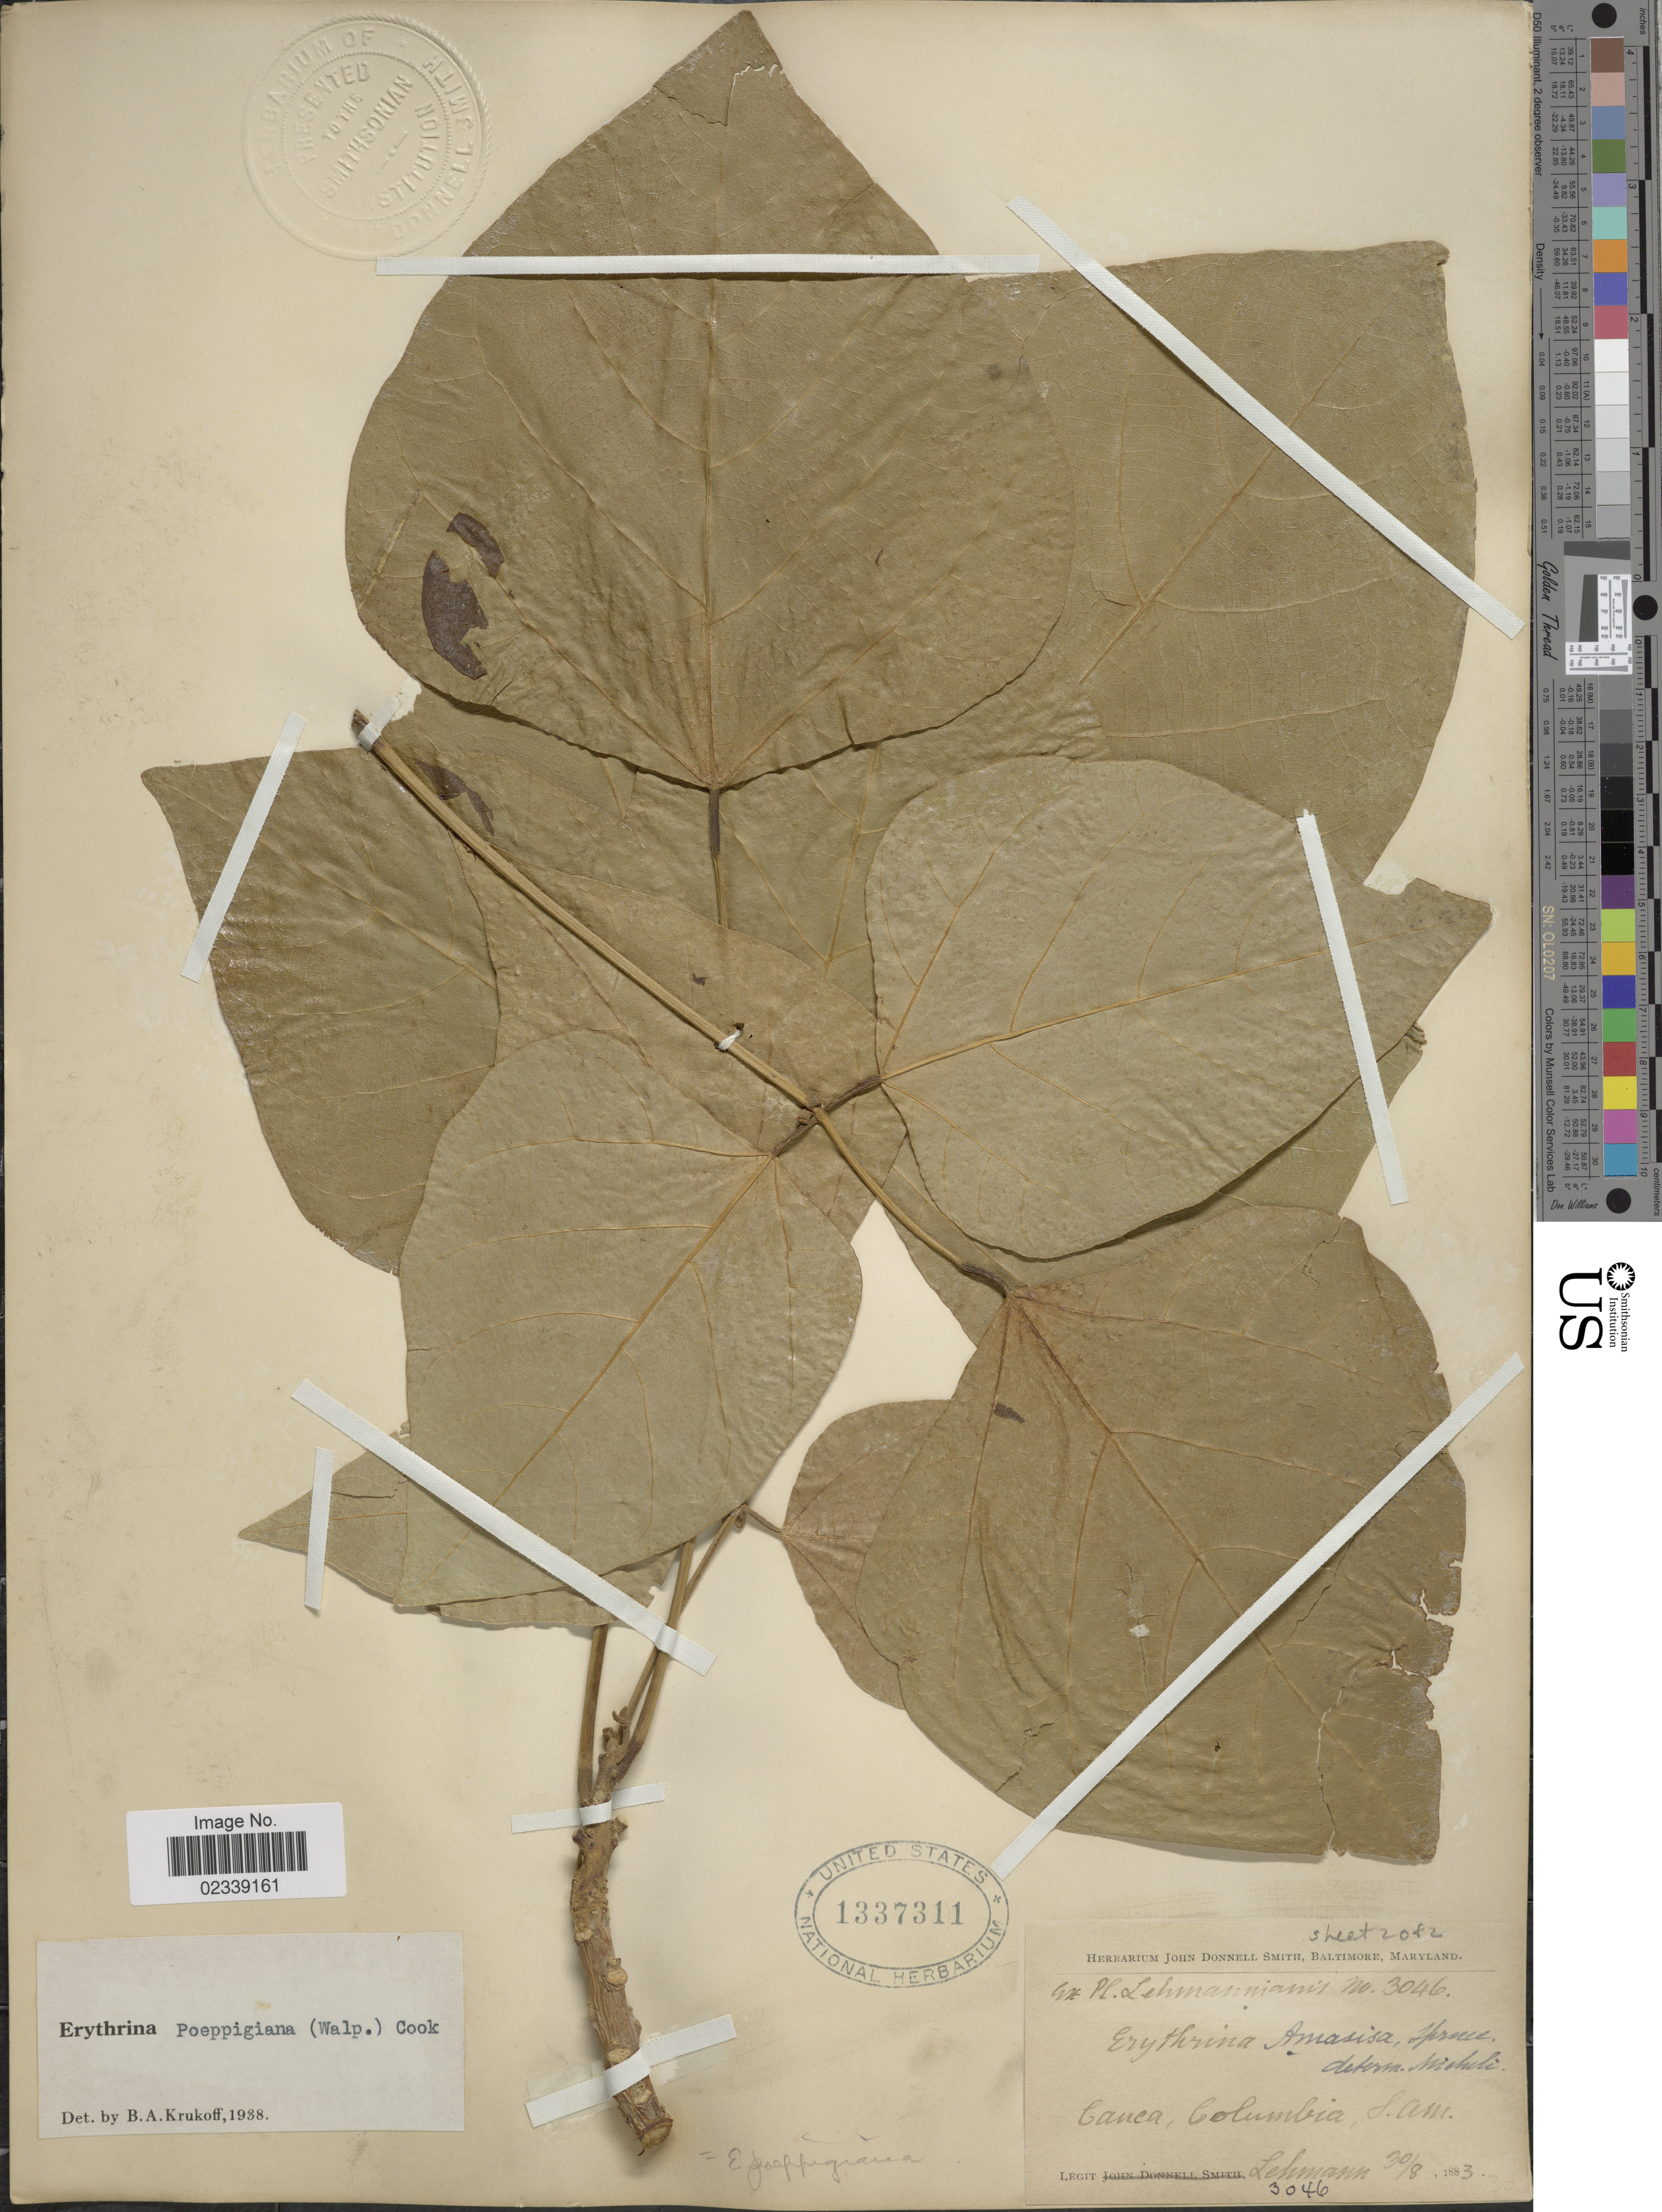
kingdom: Plantae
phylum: Tracheophyta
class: Magnoliopsida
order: Fabales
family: Fabaceae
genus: Erythrina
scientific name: Erythrina poeppigiana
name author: (Walp.) O.F. Cook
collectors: -. Lehmann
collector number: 3046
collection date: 1883-08-30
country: Colombia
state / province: Cauca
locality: S. Am.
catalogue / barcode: US 1337311